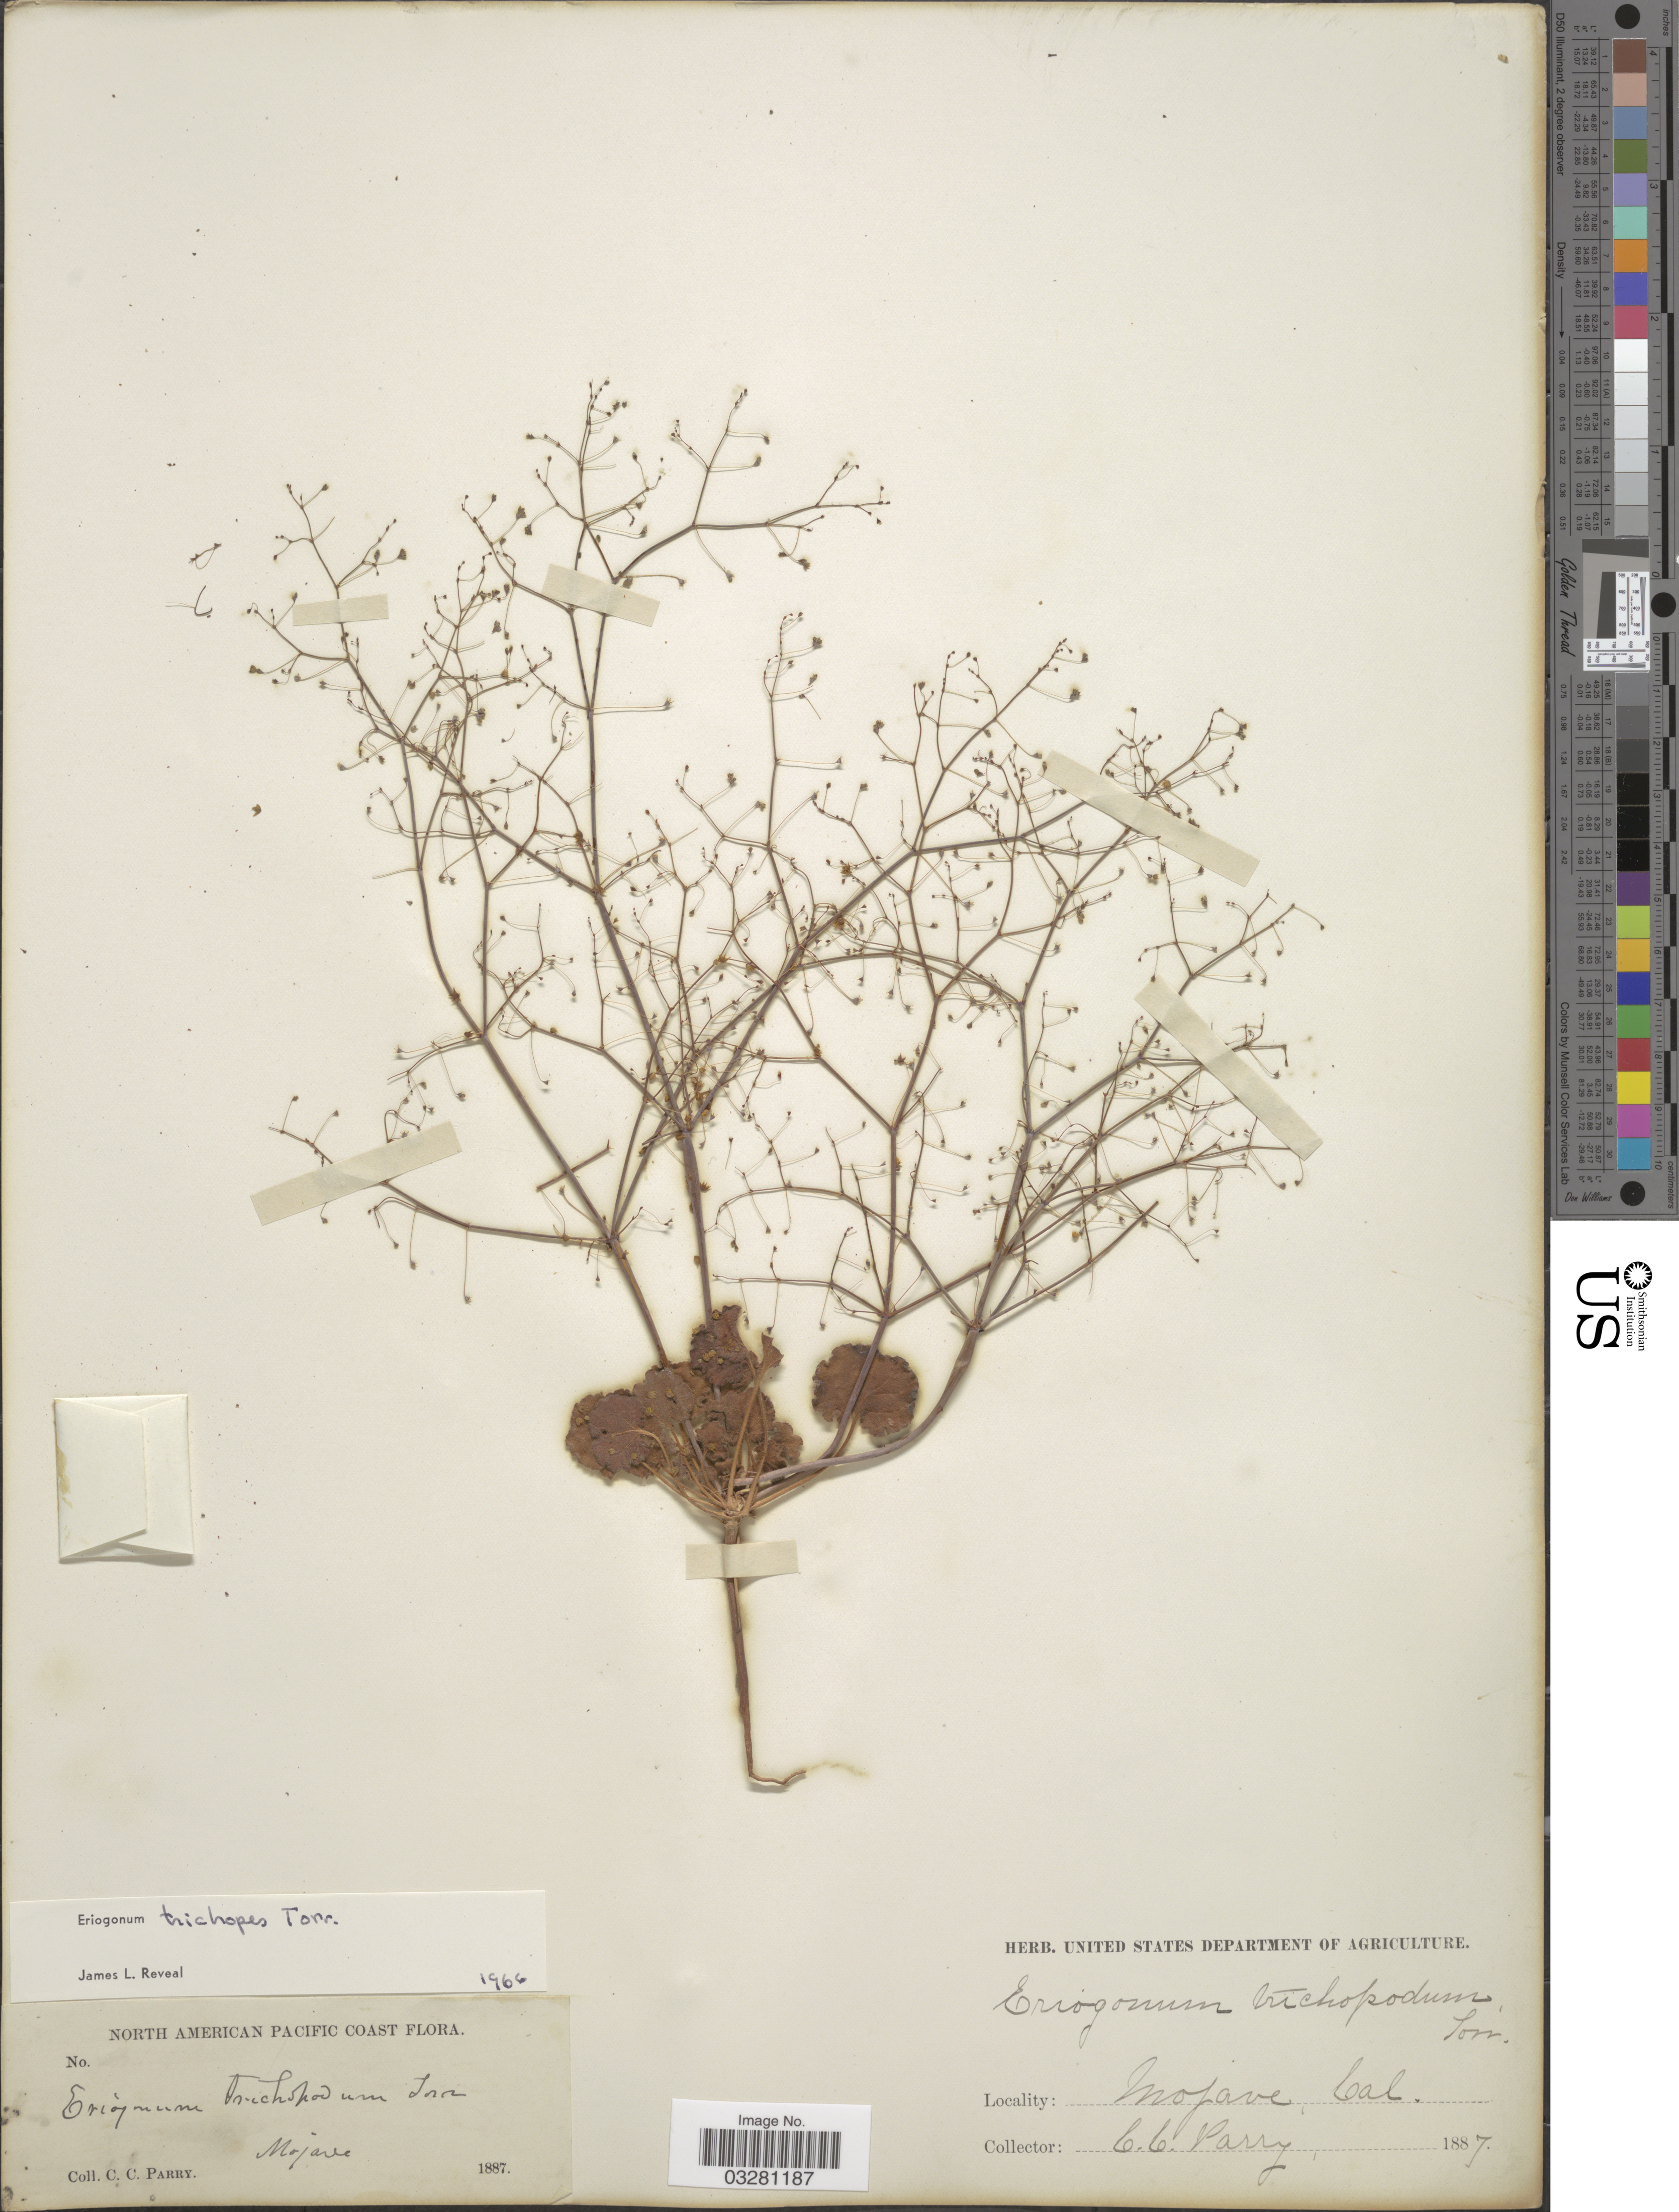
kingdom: Plantae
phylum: Tracheophyta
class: Magnoliopsida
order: Caryophyllales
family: Polygonaceae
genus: Eriogonum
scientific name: Eriogonum trichopes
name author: Torr.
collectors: C. C. Parry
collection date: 1887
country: United States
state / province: California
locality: North American Pacific Coast. Mojave. Cal.